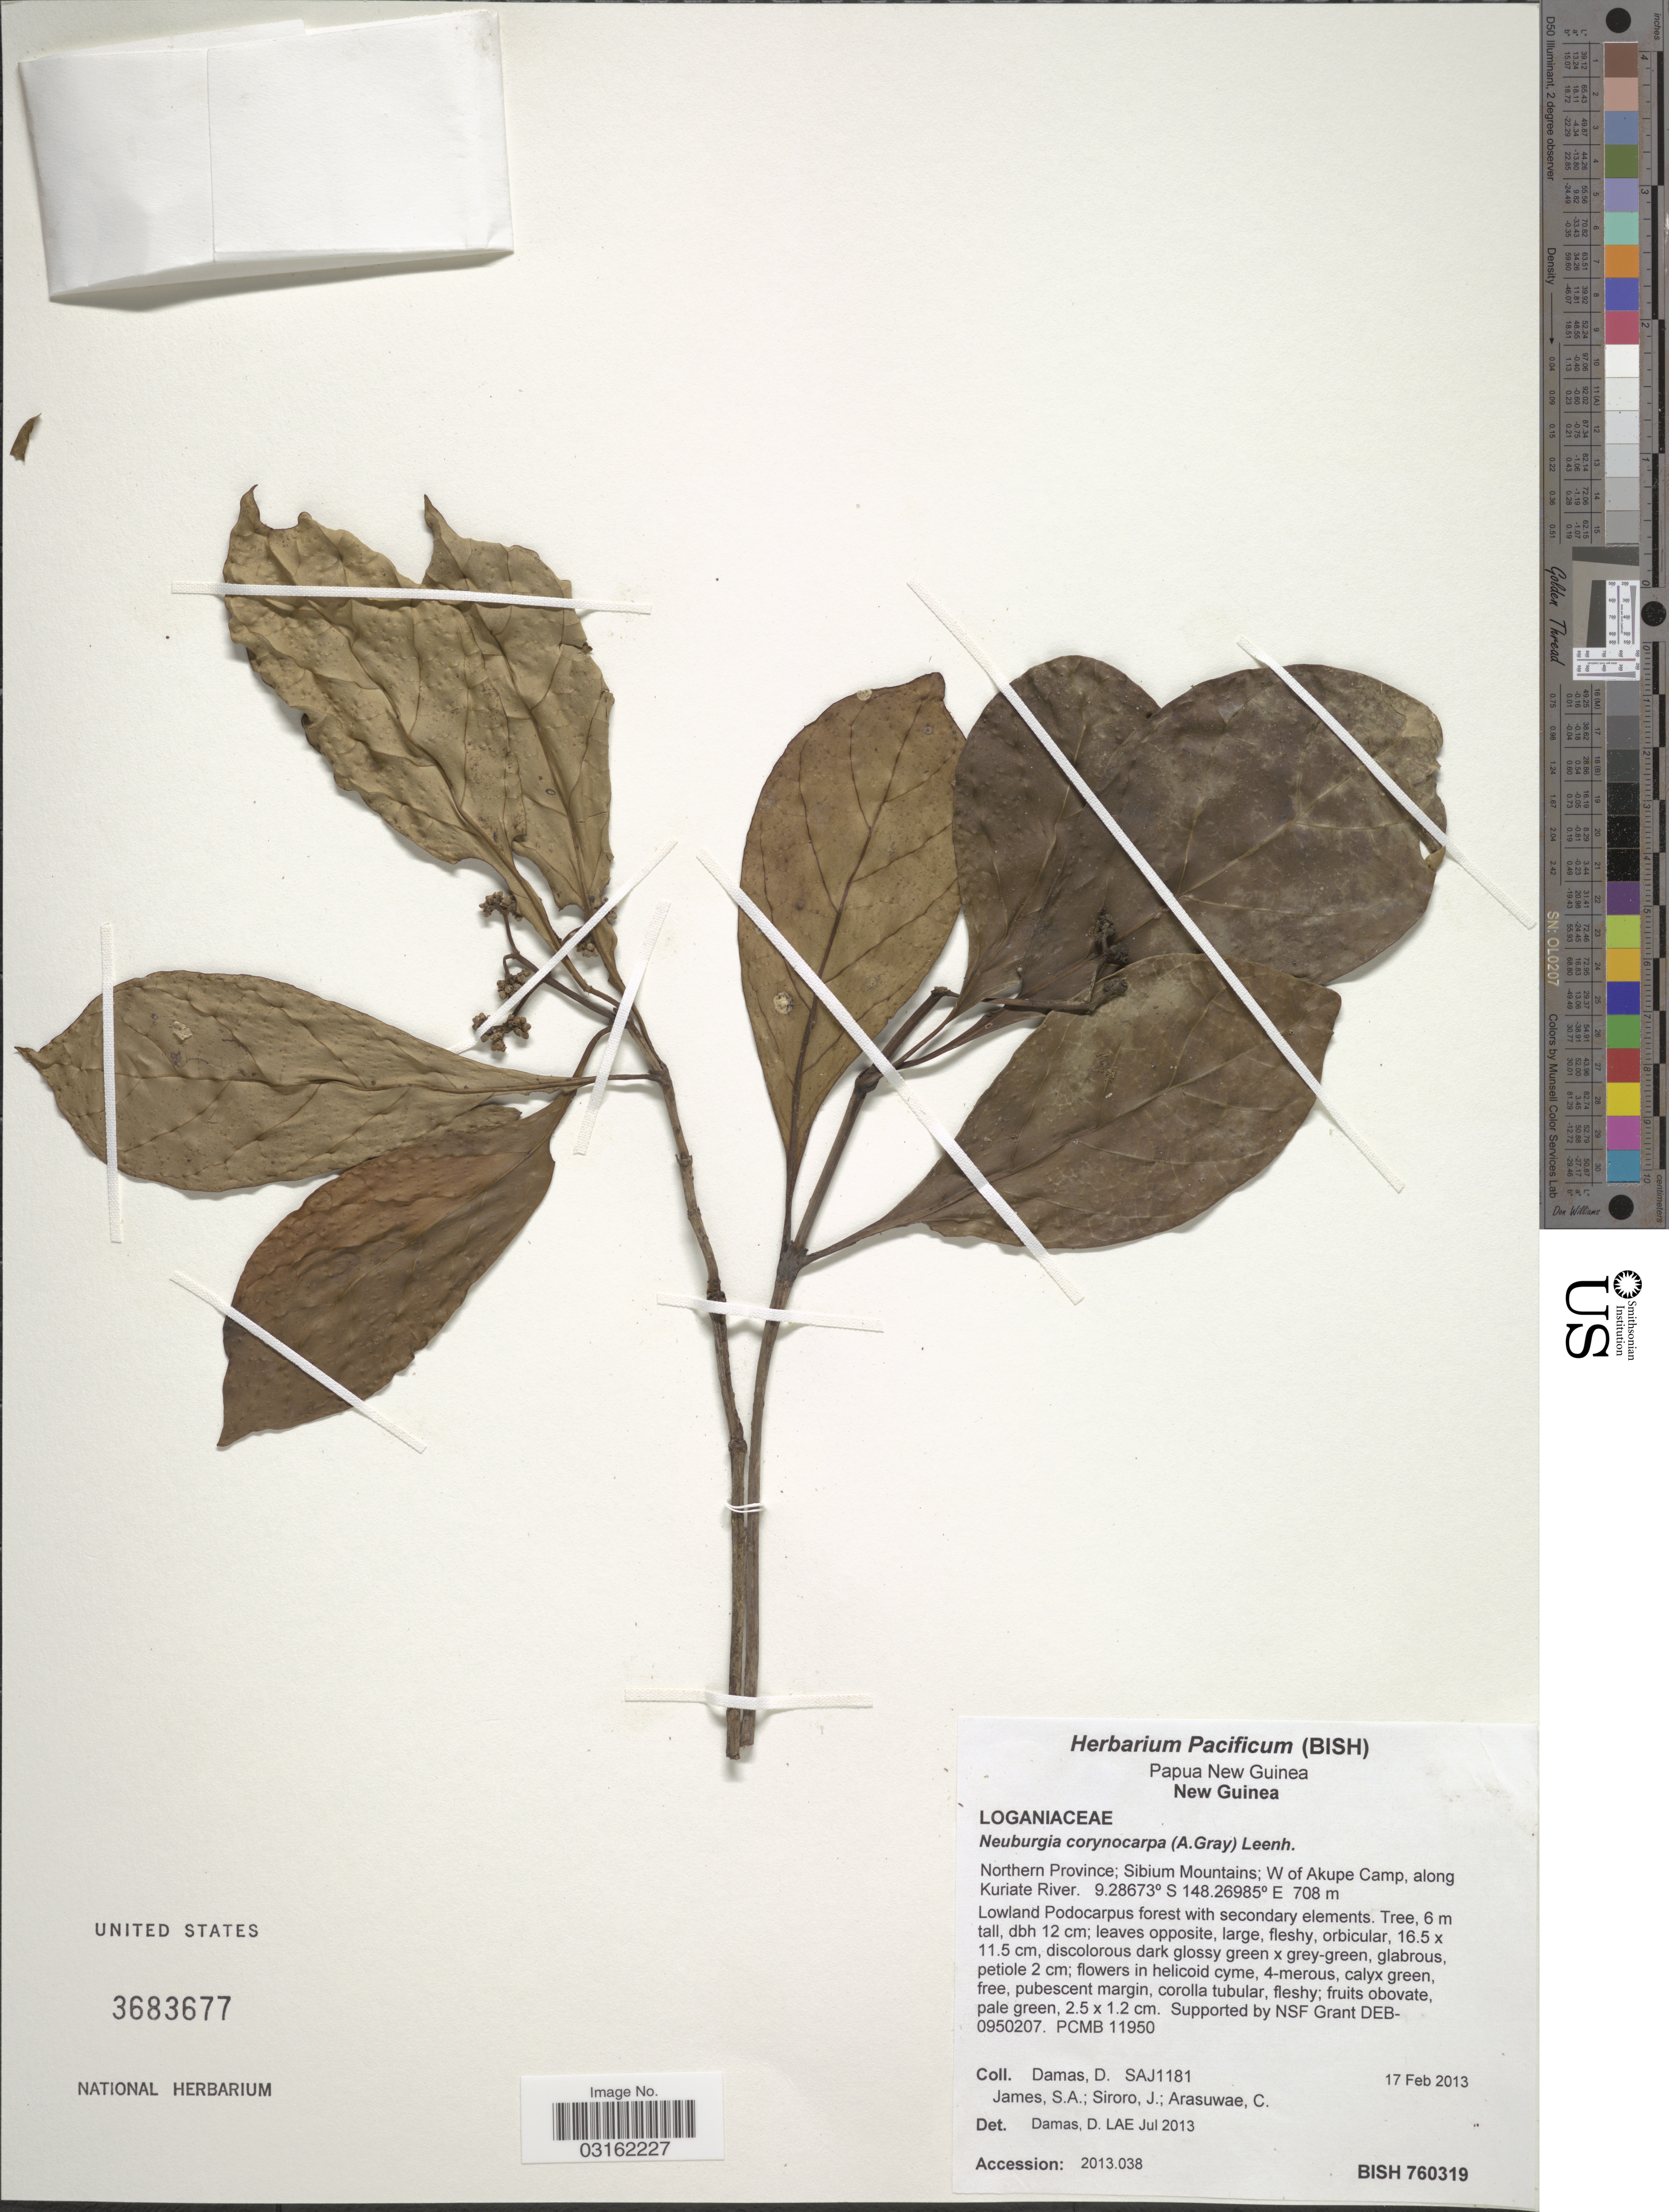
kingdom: Plantae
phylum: Tracheophyta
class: Magnoliopsida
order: Gentianales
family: Loganiaceae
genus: Neuburgia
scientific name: Neuburgia corynocarpa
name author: (A. Gray) Leenh.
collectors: D. Damas, S. James, J. Siroro & C. Arasuwae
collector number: SAJ1181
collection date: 2013-02-17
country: Papua New Guinea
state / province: Northern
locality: New Guinea, Sibium Mountains; W of Akupe Camp, along Kuriate River.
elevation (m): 708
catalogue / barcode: US 3683677